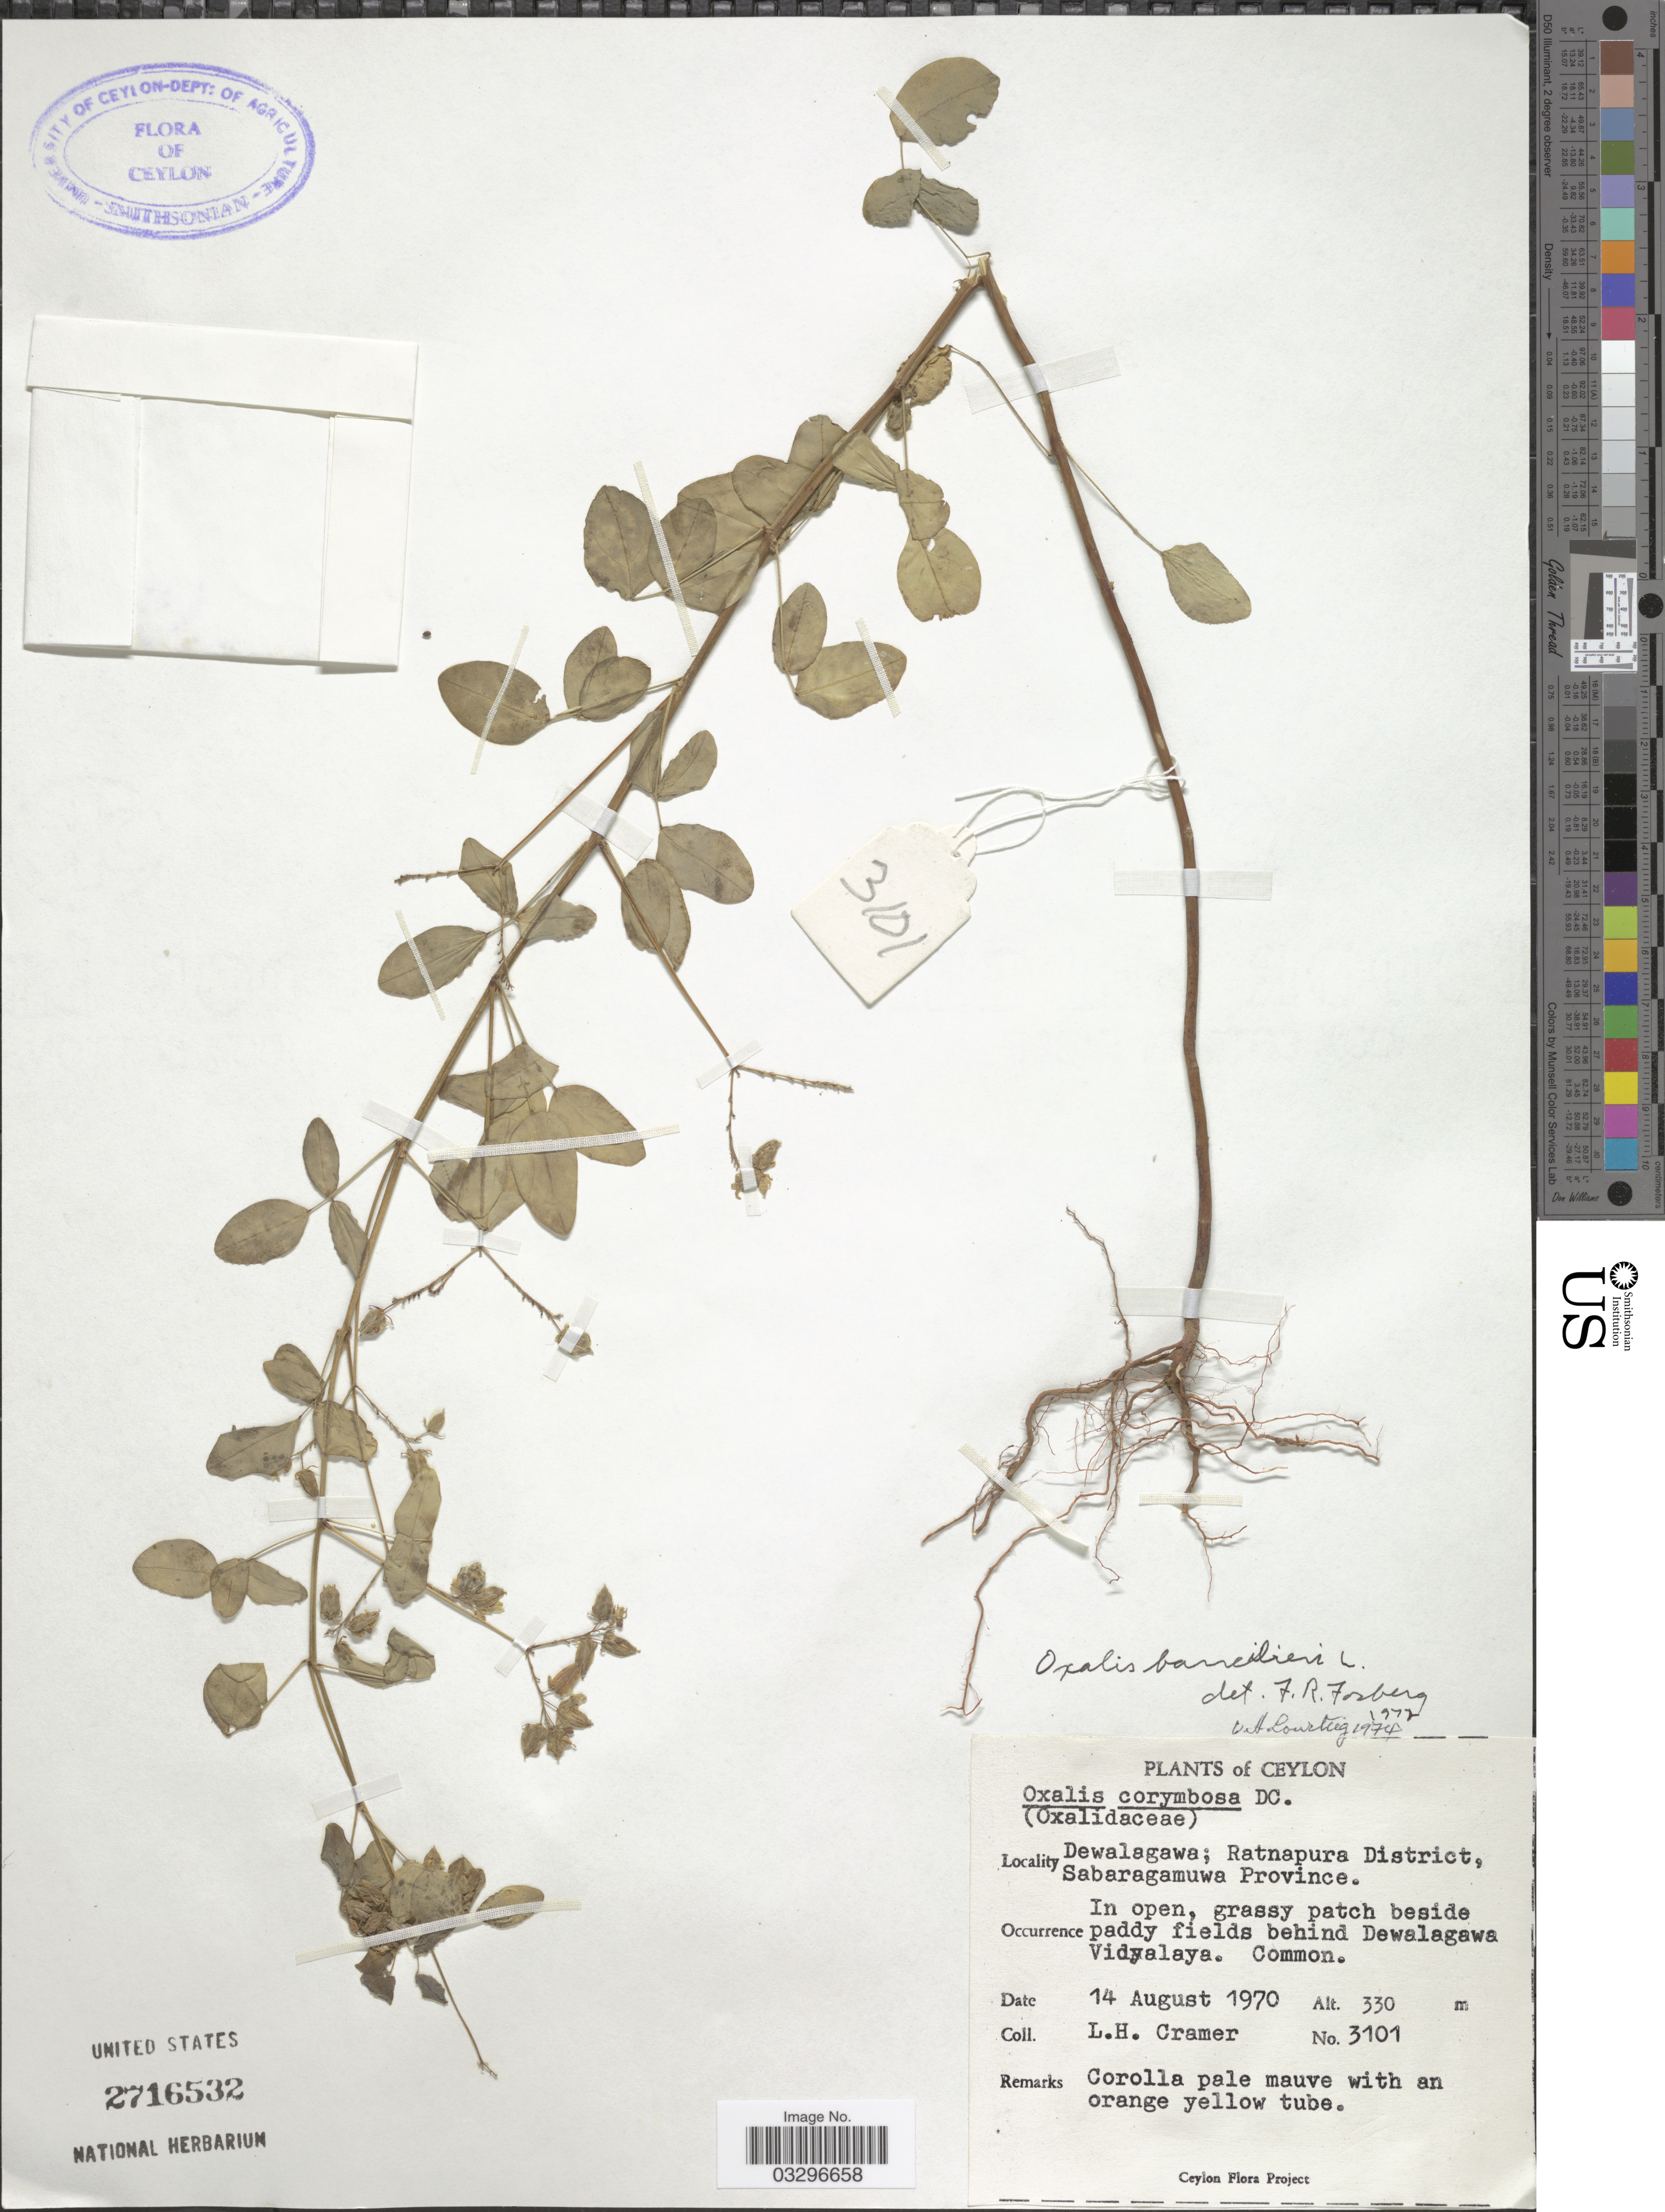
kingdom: Plantae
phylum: Tracheophyta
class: Magnoliopsida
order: Oxalidales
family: Oxalidaceae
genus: Oxalis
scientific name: Oxalis barrelieri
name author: L.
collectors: L. H. Cramer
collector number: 3101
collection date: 1970-08-14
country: Sri Lanka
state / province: Sabaragamuwa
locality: Ceylon, Dewalagawa; Ratnapura District, In open, grassy patch beside paddy fields behind Dewalagawa Vidyalaya.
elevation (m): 330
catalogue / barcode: US 2716532